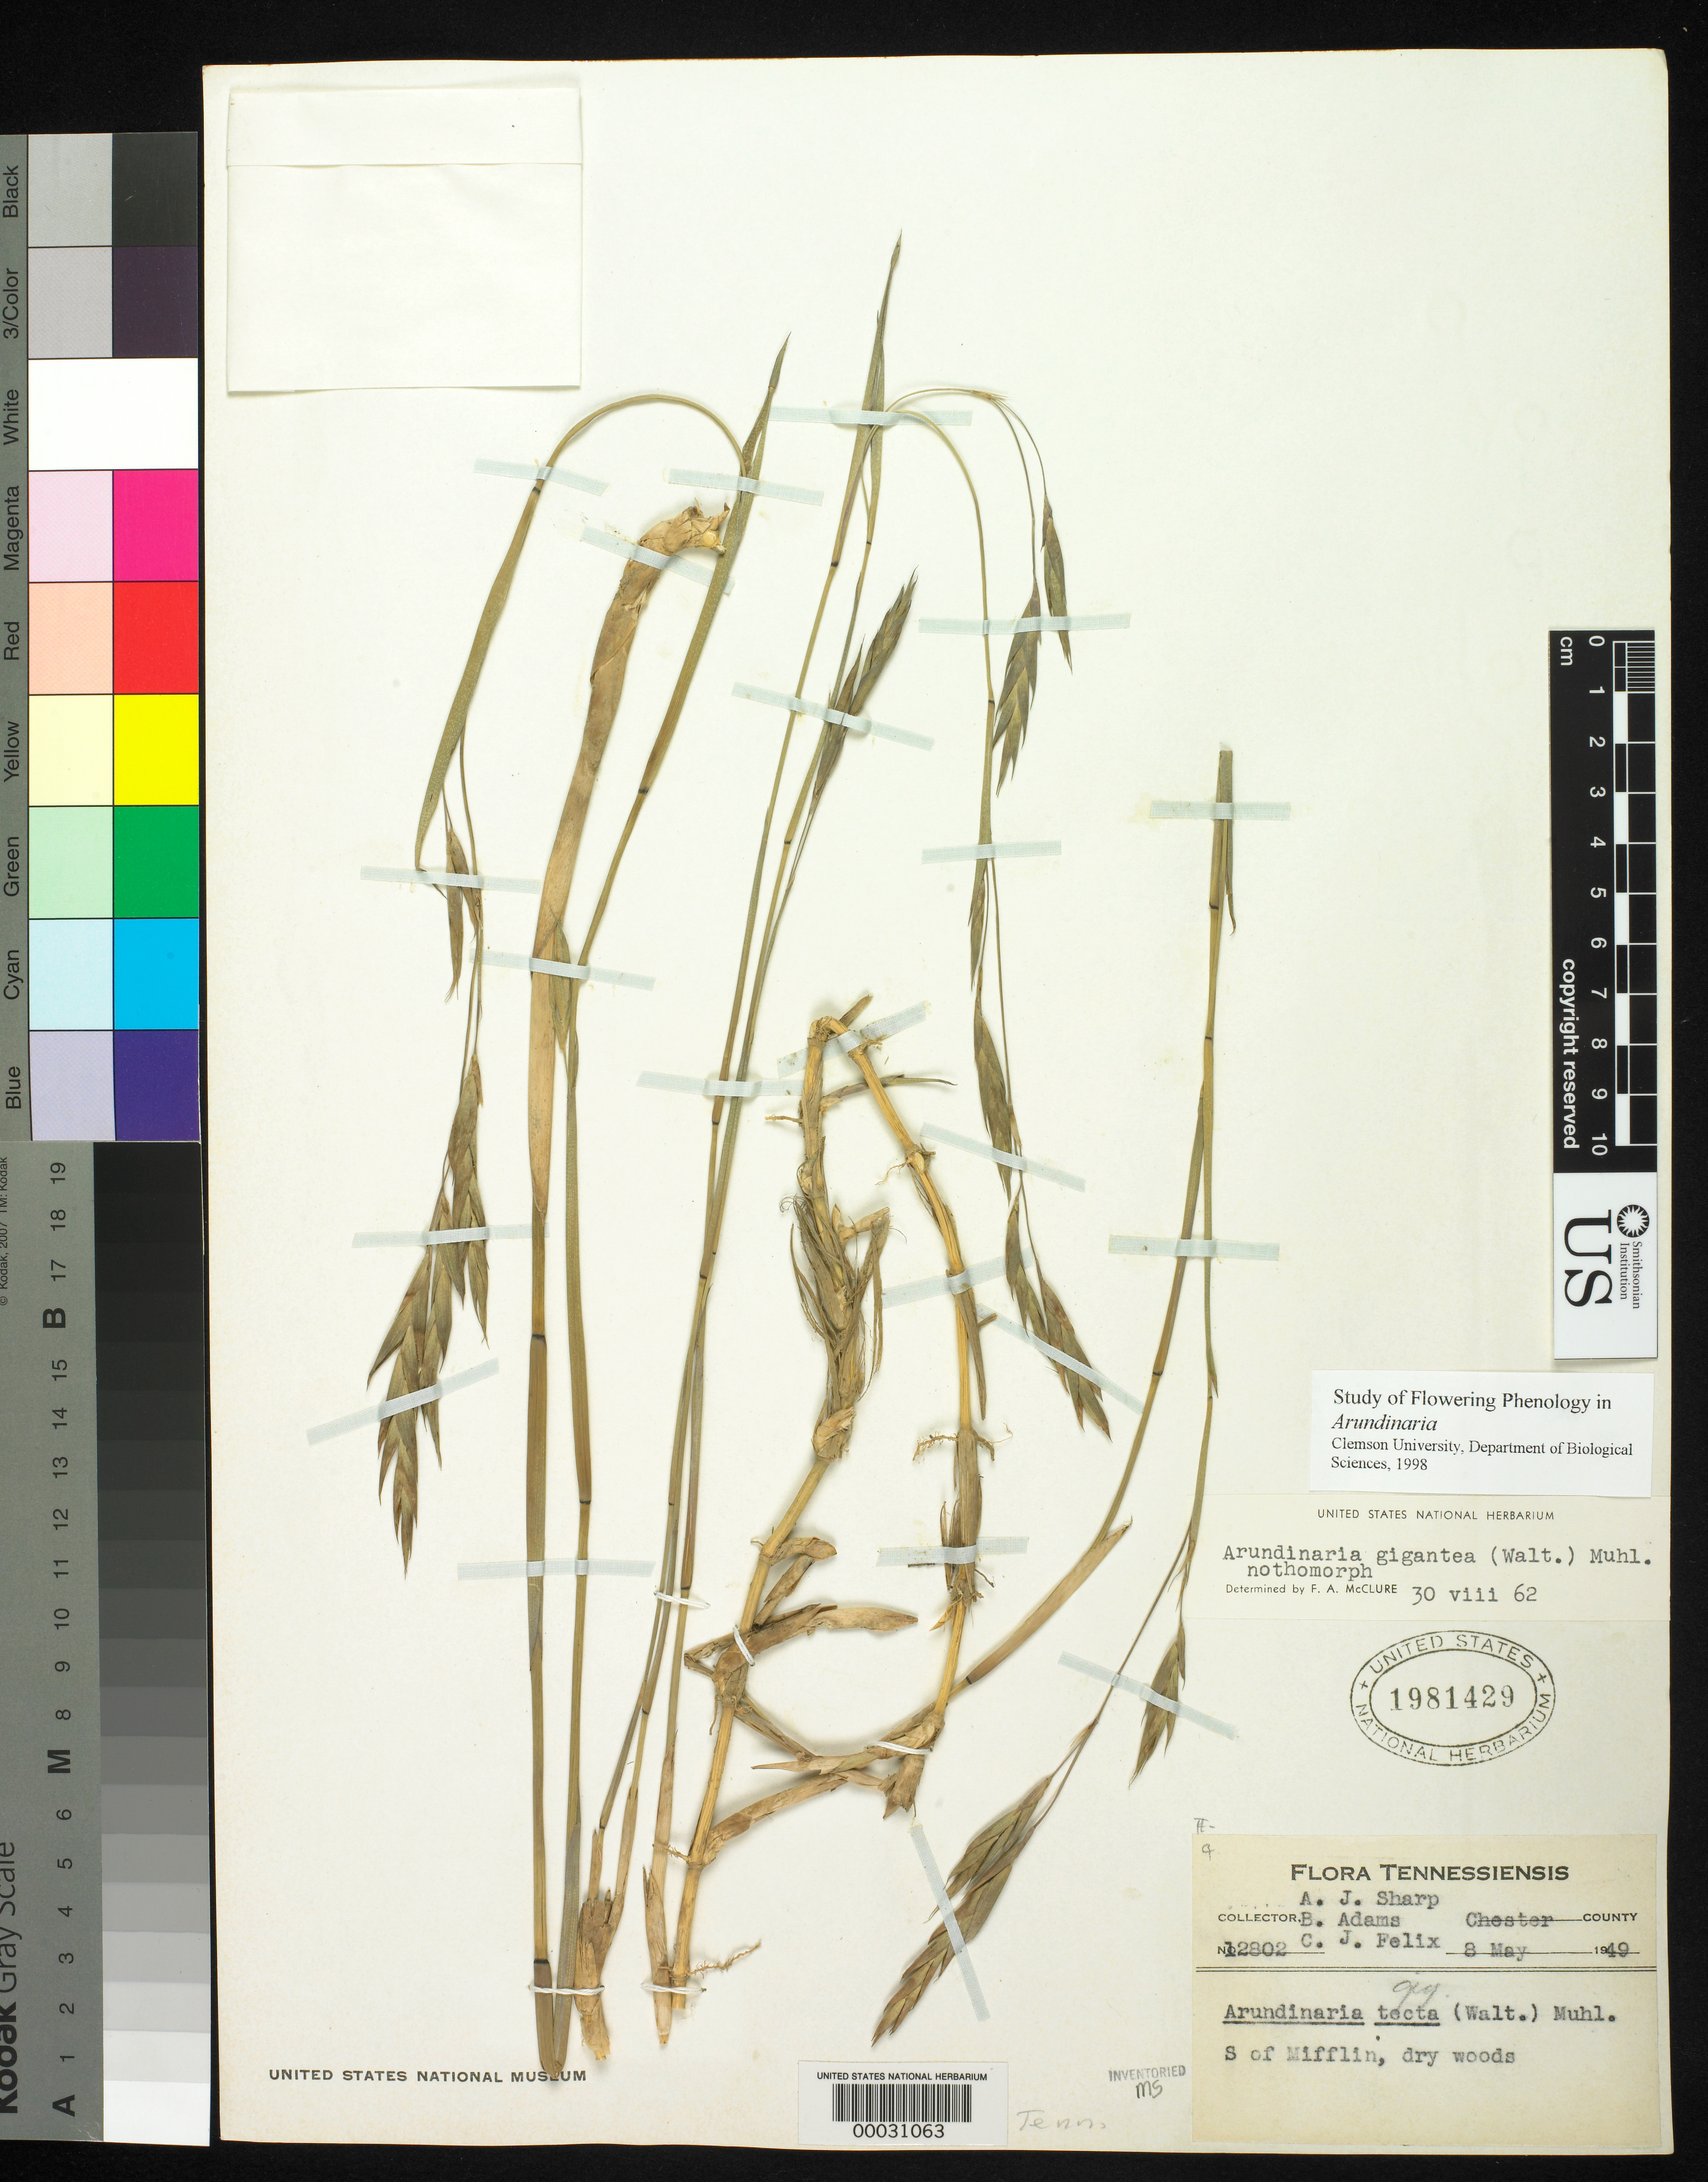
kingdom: Plantae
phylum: Tracheophyta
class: Liliopsida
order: Poales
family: Poaceae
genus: Arundinaria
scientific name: Arundinaria gigantea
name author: (Walter) Muhl.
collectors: A. J. Sharp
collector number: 12802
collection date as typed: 08 May 1949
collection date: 1949-05-08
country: United States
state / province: Tennessee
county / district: Chester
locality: Mifflin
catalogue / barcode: US 1981429